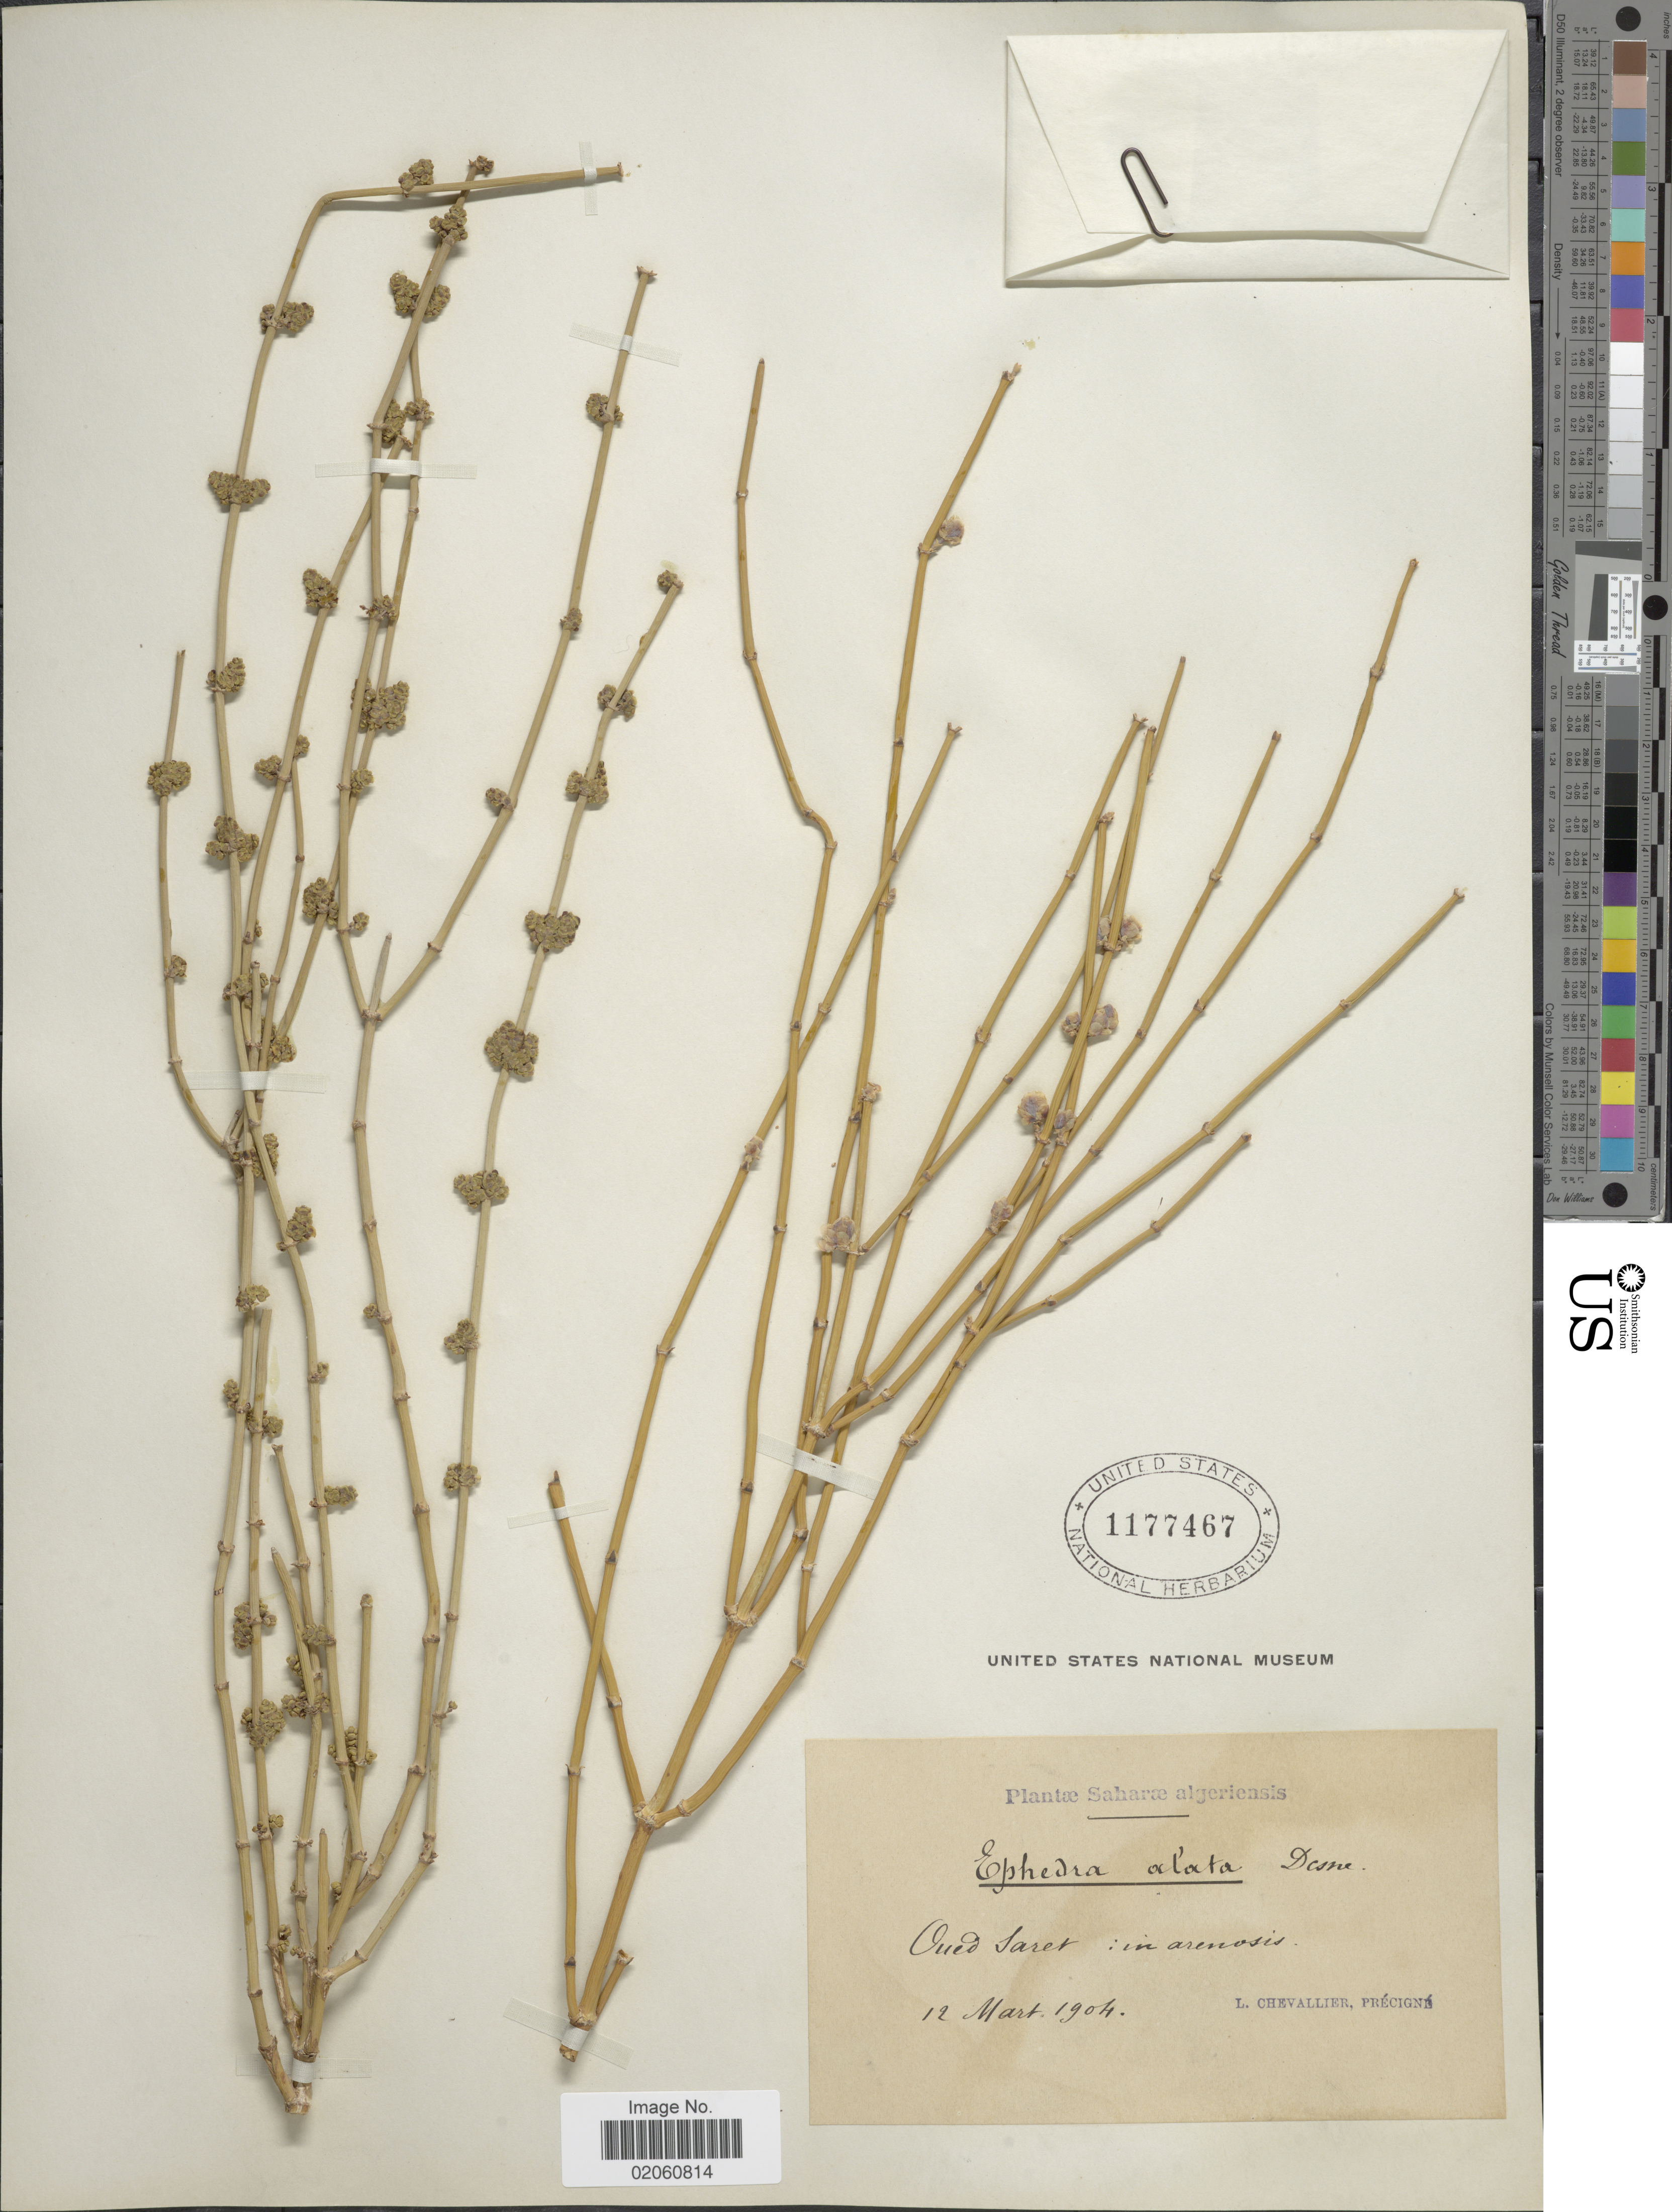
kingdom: Plantae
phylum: Tracheophyta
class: Gnetopsida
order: Ephedrales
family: Ephedraceae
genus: Ephedra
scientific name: Ephedra alata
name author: Decne.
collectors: L. Chevallier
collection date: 1904-03-12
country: Algeria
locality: Saharæ algeriensis, Qued Saret: in arenosis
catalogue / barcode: US 1177467